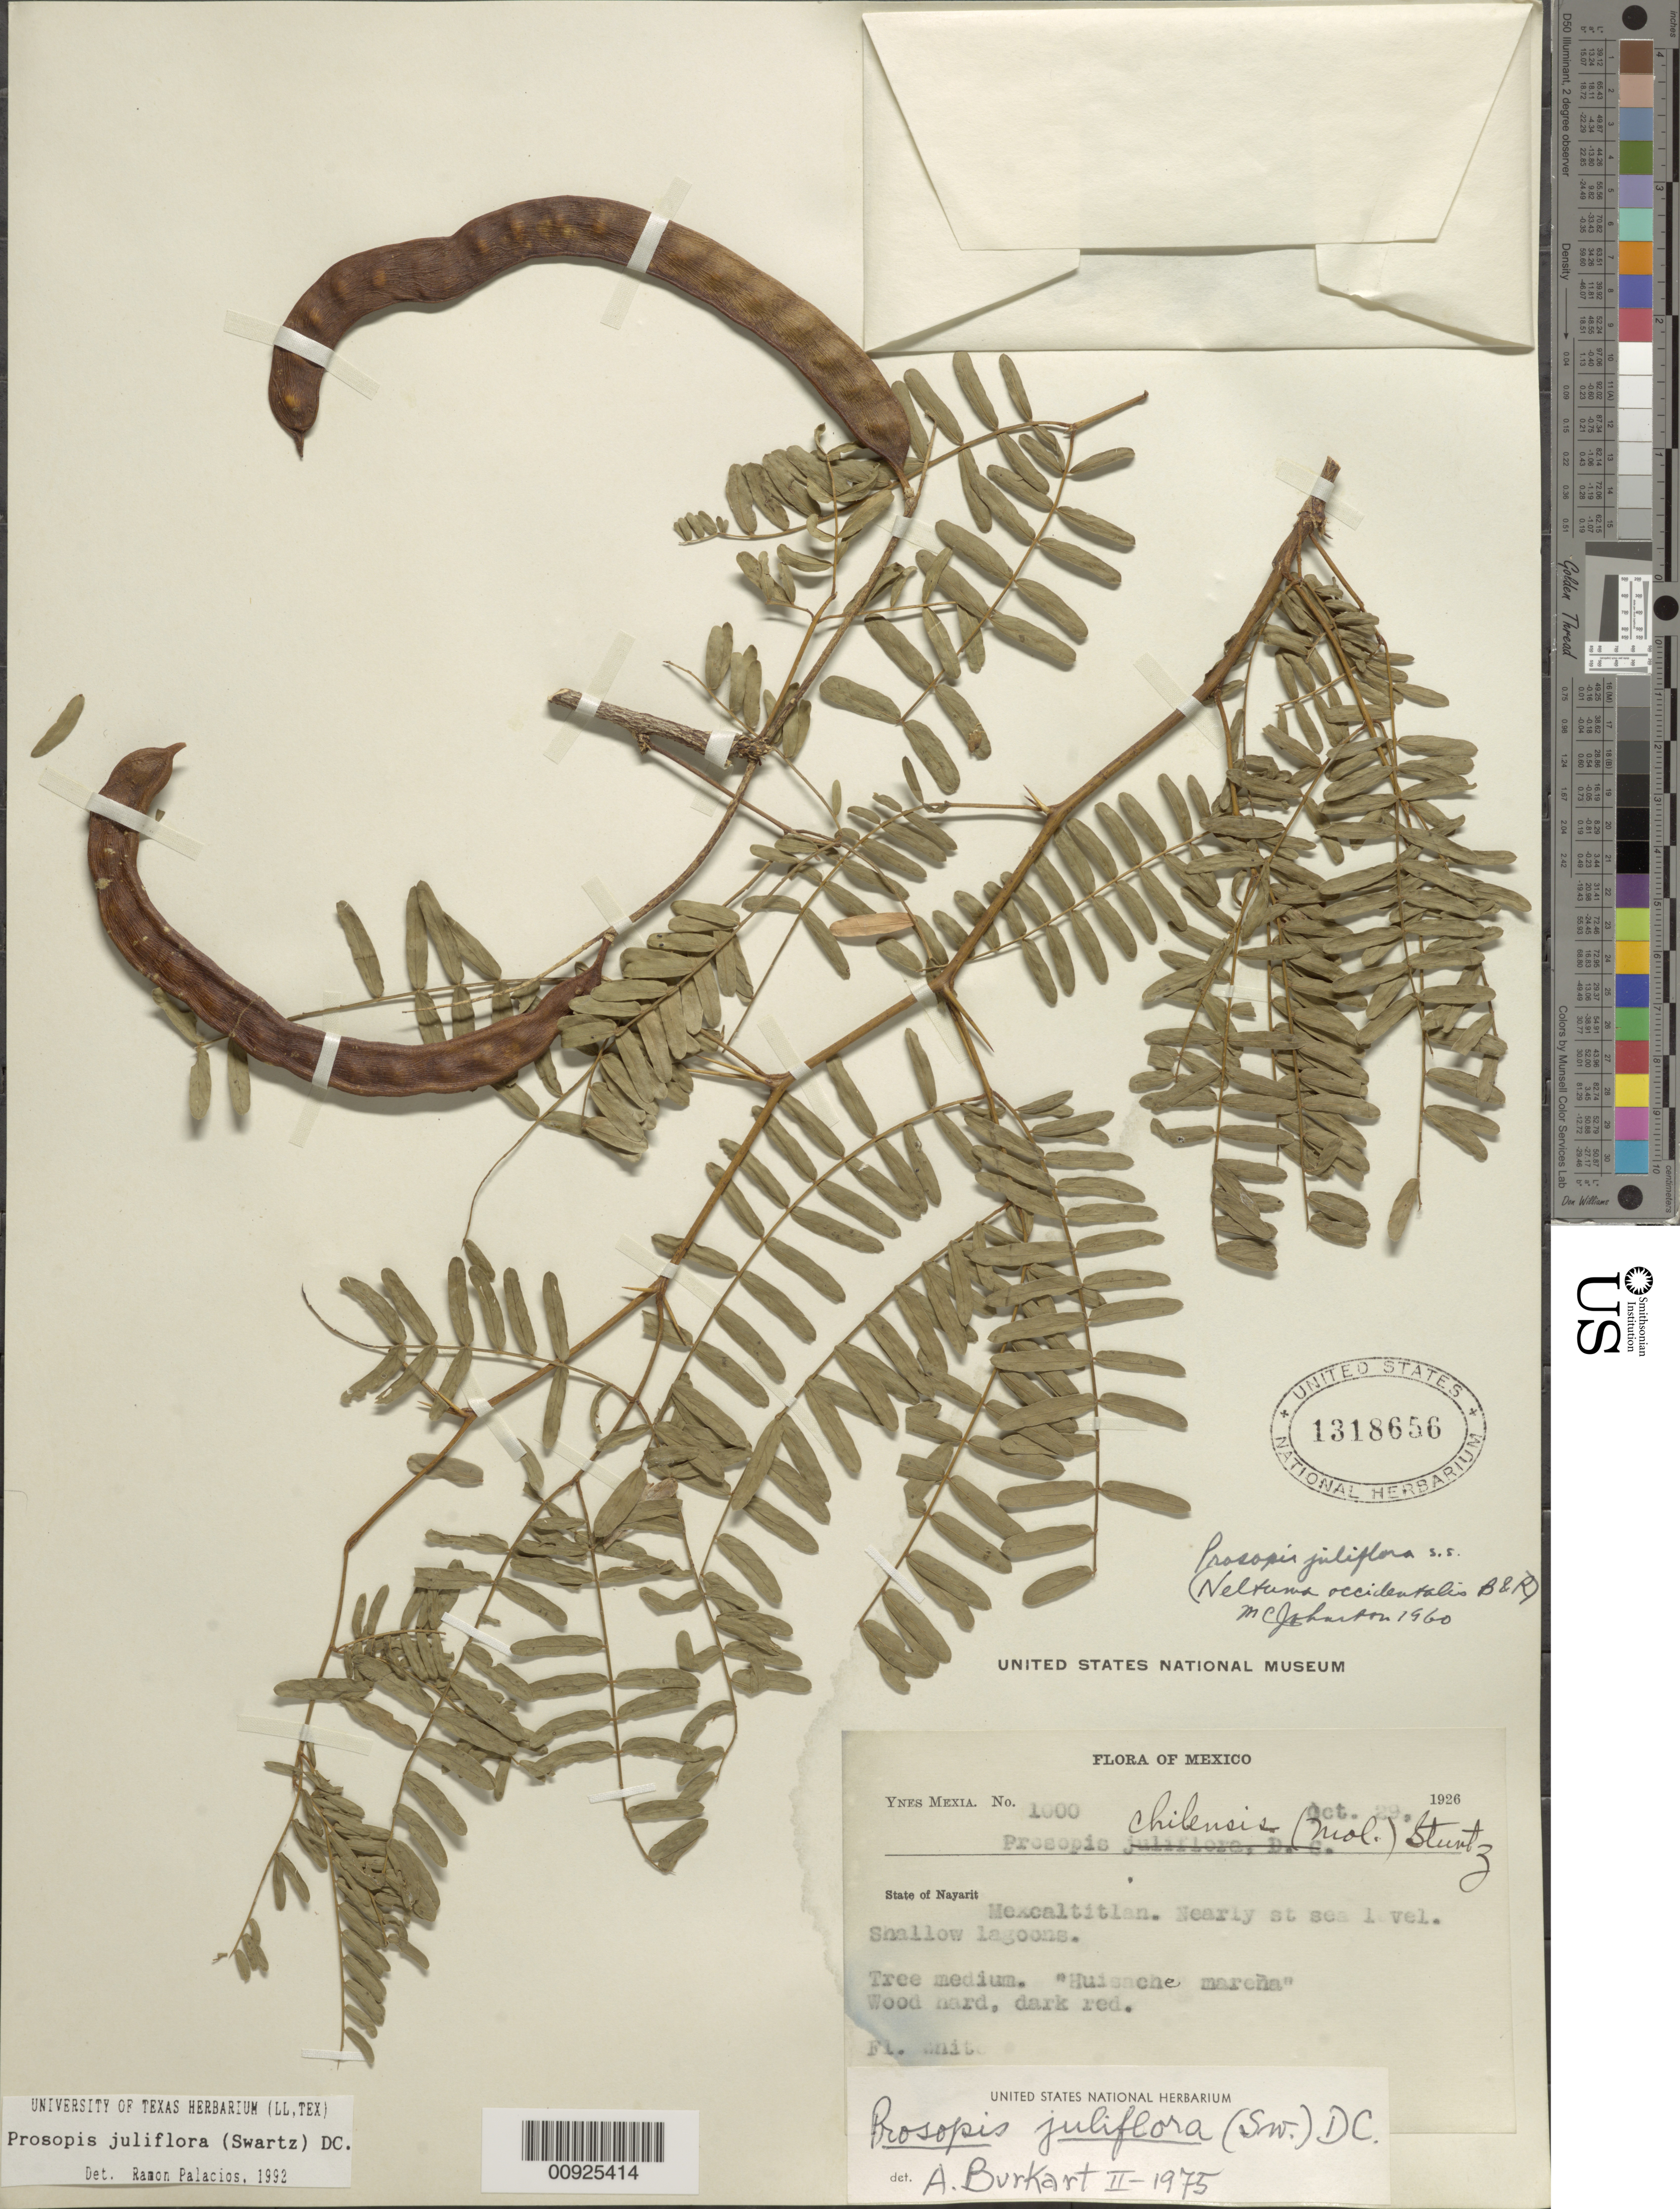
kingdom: Plantae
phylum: Tracheophyta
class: Magnoliopsida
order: Fabales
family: Fabaceae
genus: Neltuma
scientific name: Neltuma juliflora var. juliflora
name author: (Sw.) Raf.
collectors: Y. Mexia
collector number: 1000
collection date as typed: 29 Oct 1926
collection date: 1926-10-29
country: Mexico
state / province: Nayarit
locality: Mexcaltitlan.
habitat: Shallow lagoons.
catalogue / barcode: US 1318656